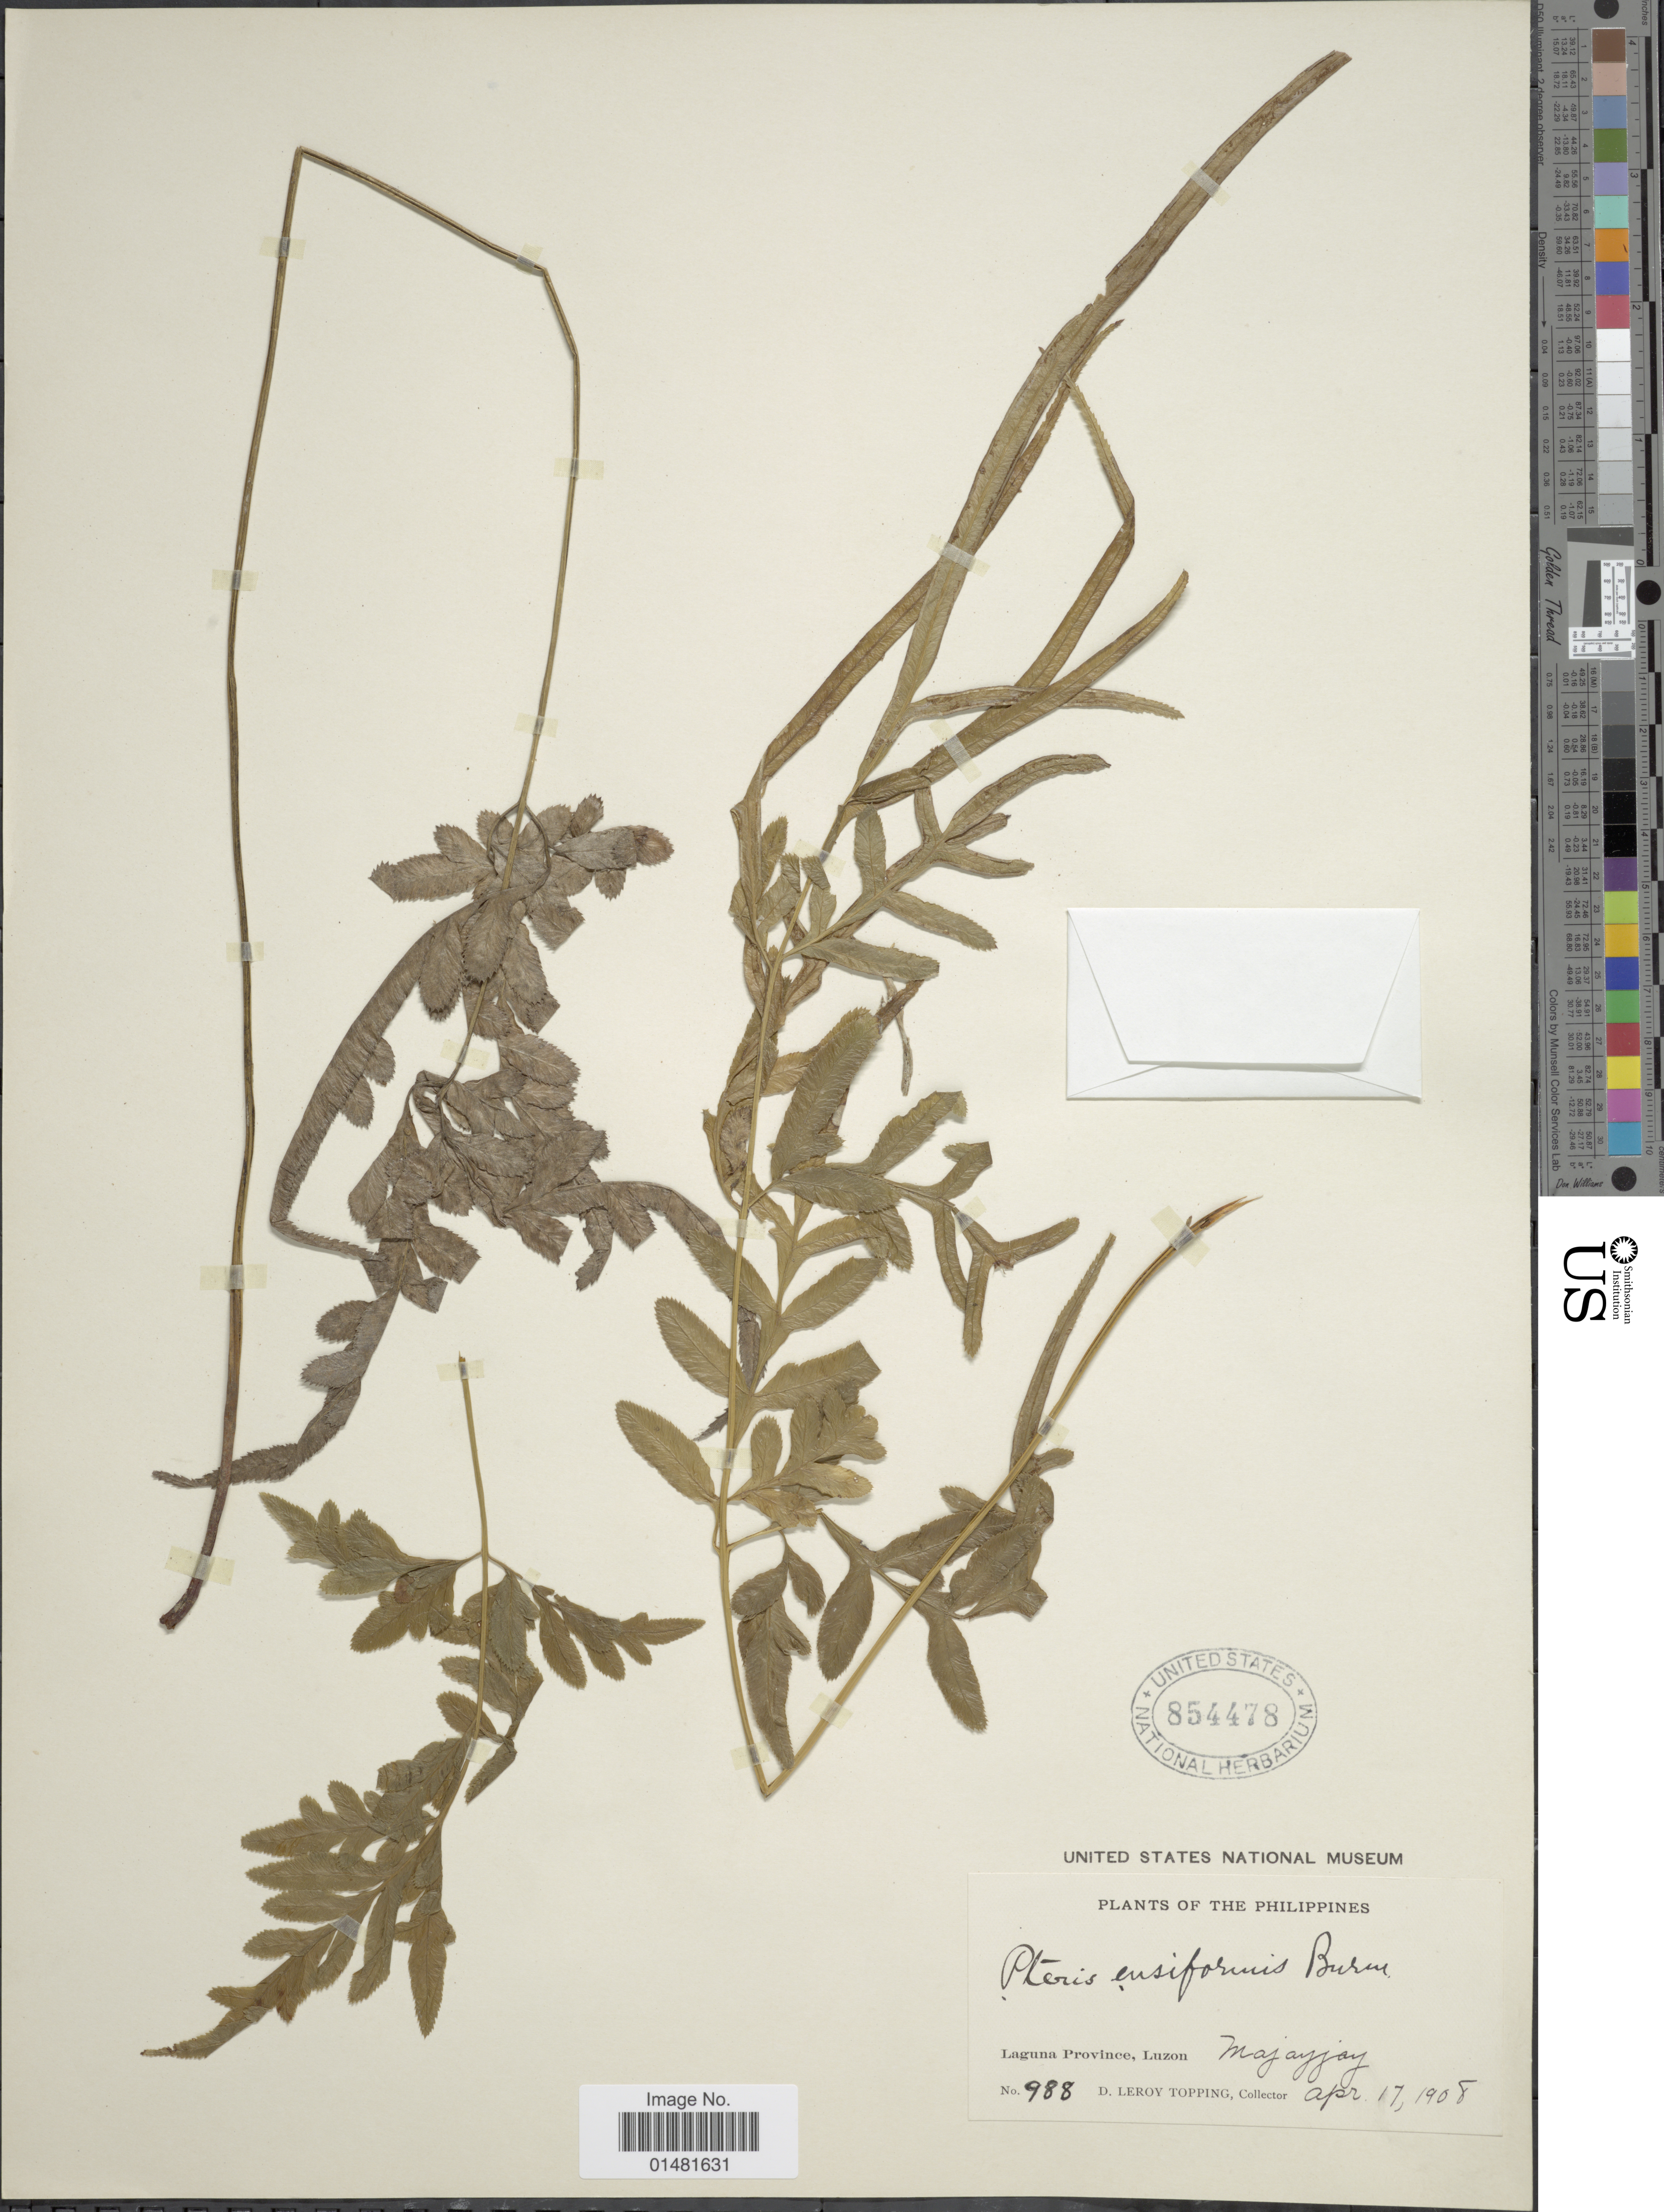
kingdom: Plantae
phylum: Tracheophyta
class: Polypodiopsida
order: Polypodiales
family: Pteridaceae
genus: Pteris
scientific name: Pteris ensiformis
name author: Burm. f.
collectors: D. L. Topping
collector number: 988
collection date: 1908-04-17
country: Philippines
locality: Laguna Province, Luzon. Majayjay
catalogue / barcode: US 854478